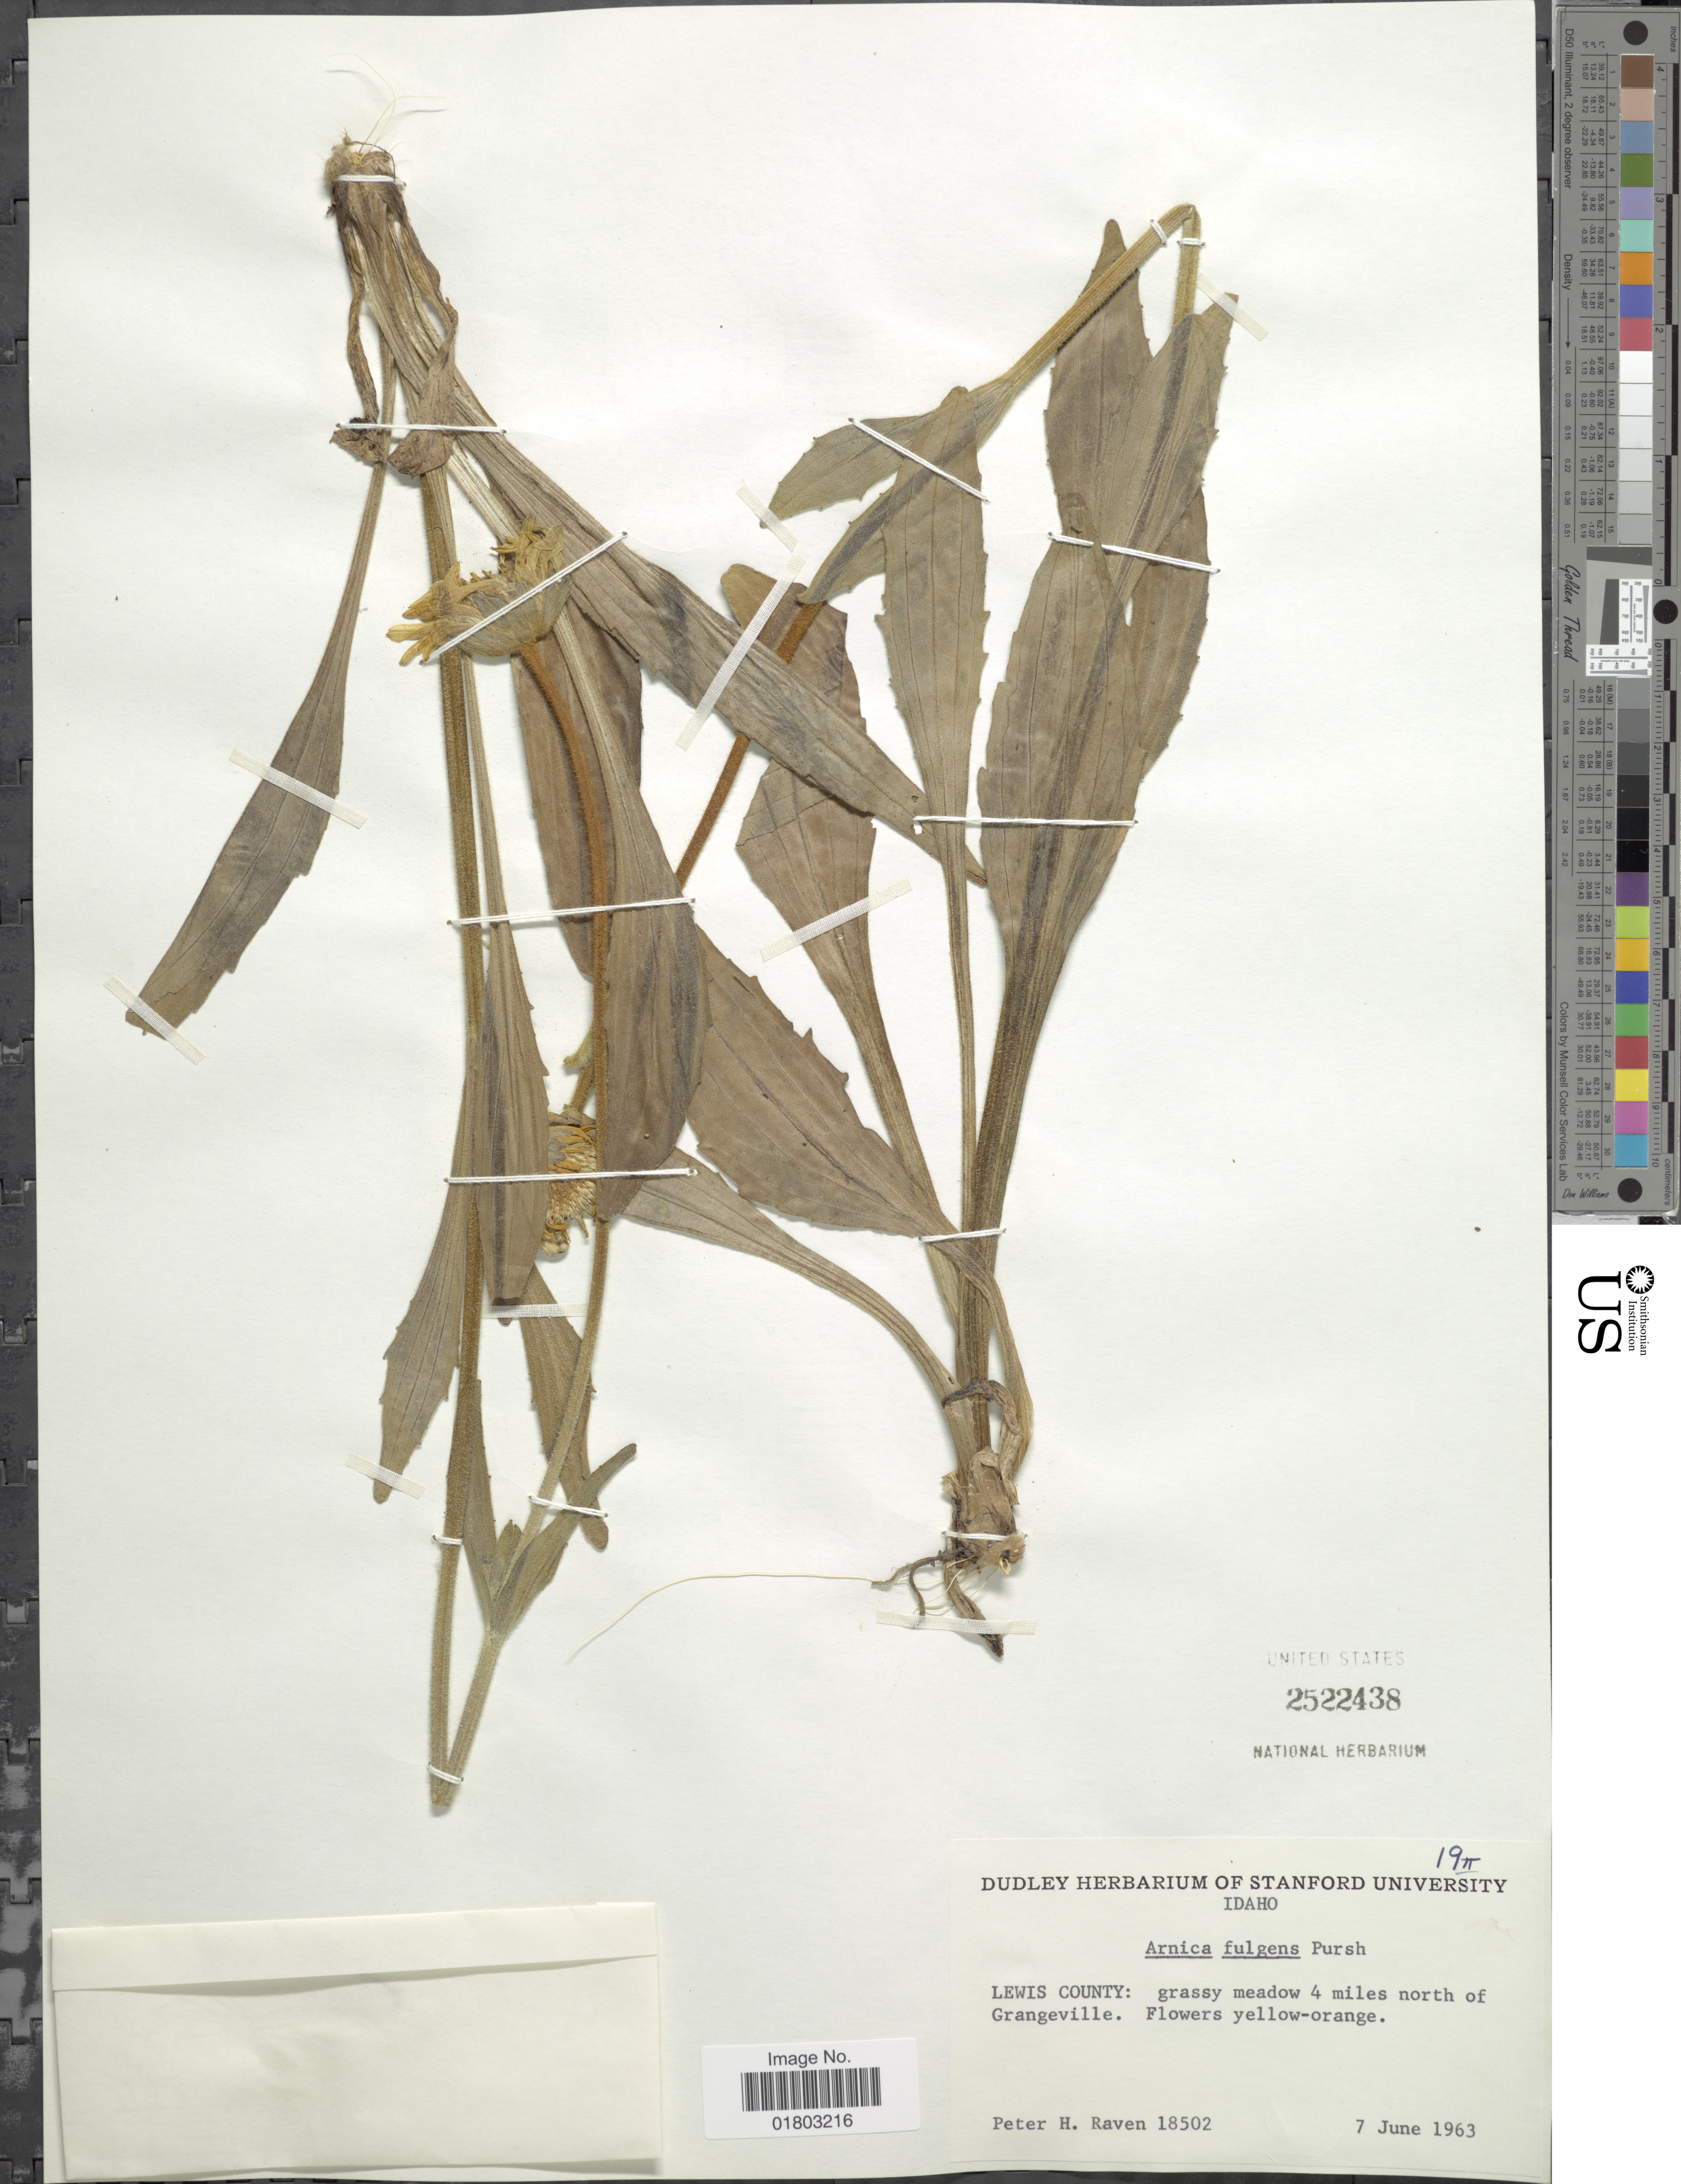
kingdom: Plantae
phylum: Tracheophyta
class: Magnoliopsida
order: Asterales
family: Asteraceae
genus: Arnica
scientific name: Arnica fulgens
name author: Pursh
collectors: P. Raven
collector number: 18502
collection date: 1963-06-07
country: United States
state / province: Idaho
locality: Lewis County: grassy meadow 4 miles north of Grangeville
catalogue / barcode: US 2522438